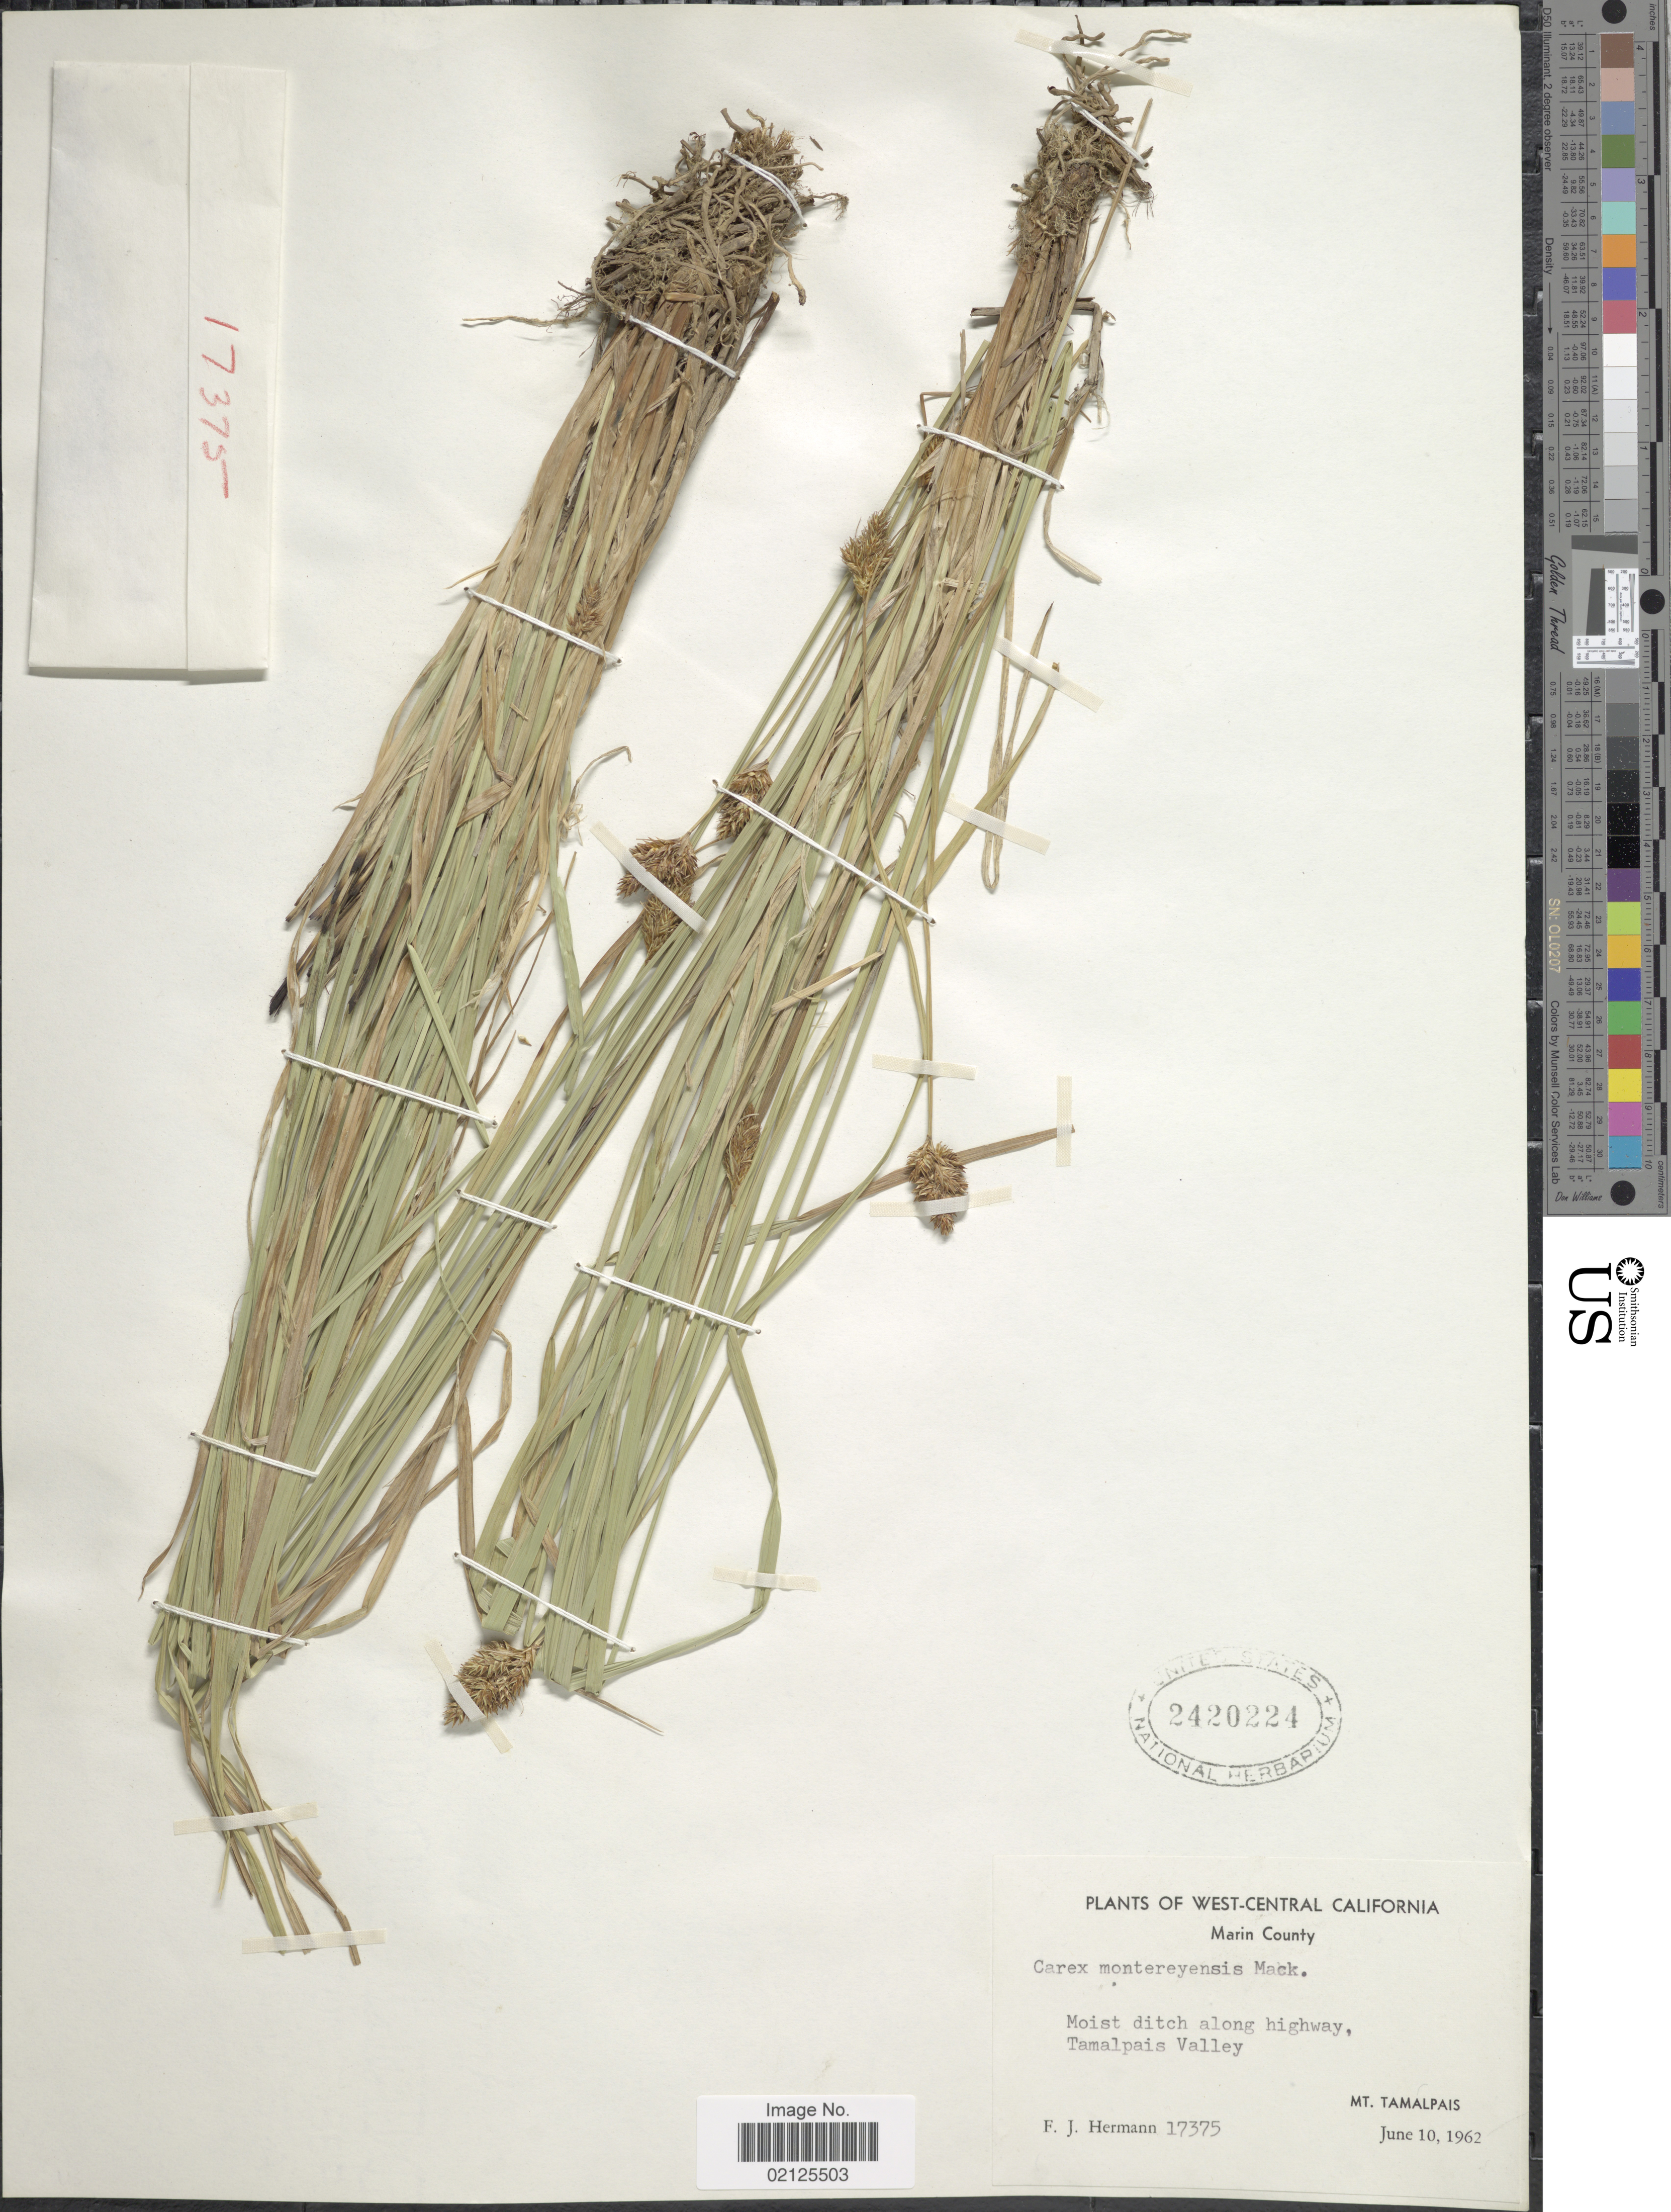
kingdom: Plantae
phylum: Tracheophyta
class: Liliopsida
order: Poales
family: Cyperaceae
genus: Carex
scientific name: Carex harfordii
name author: Mack.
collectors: F. J. Hermann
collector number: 17375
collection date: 1962-06-10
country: United States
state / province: California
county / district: Marin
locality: West-Central California, Marin County, Moist ditch along highway, Tamalpais Valley, Mt Tamalpais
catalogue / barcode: US 2420224